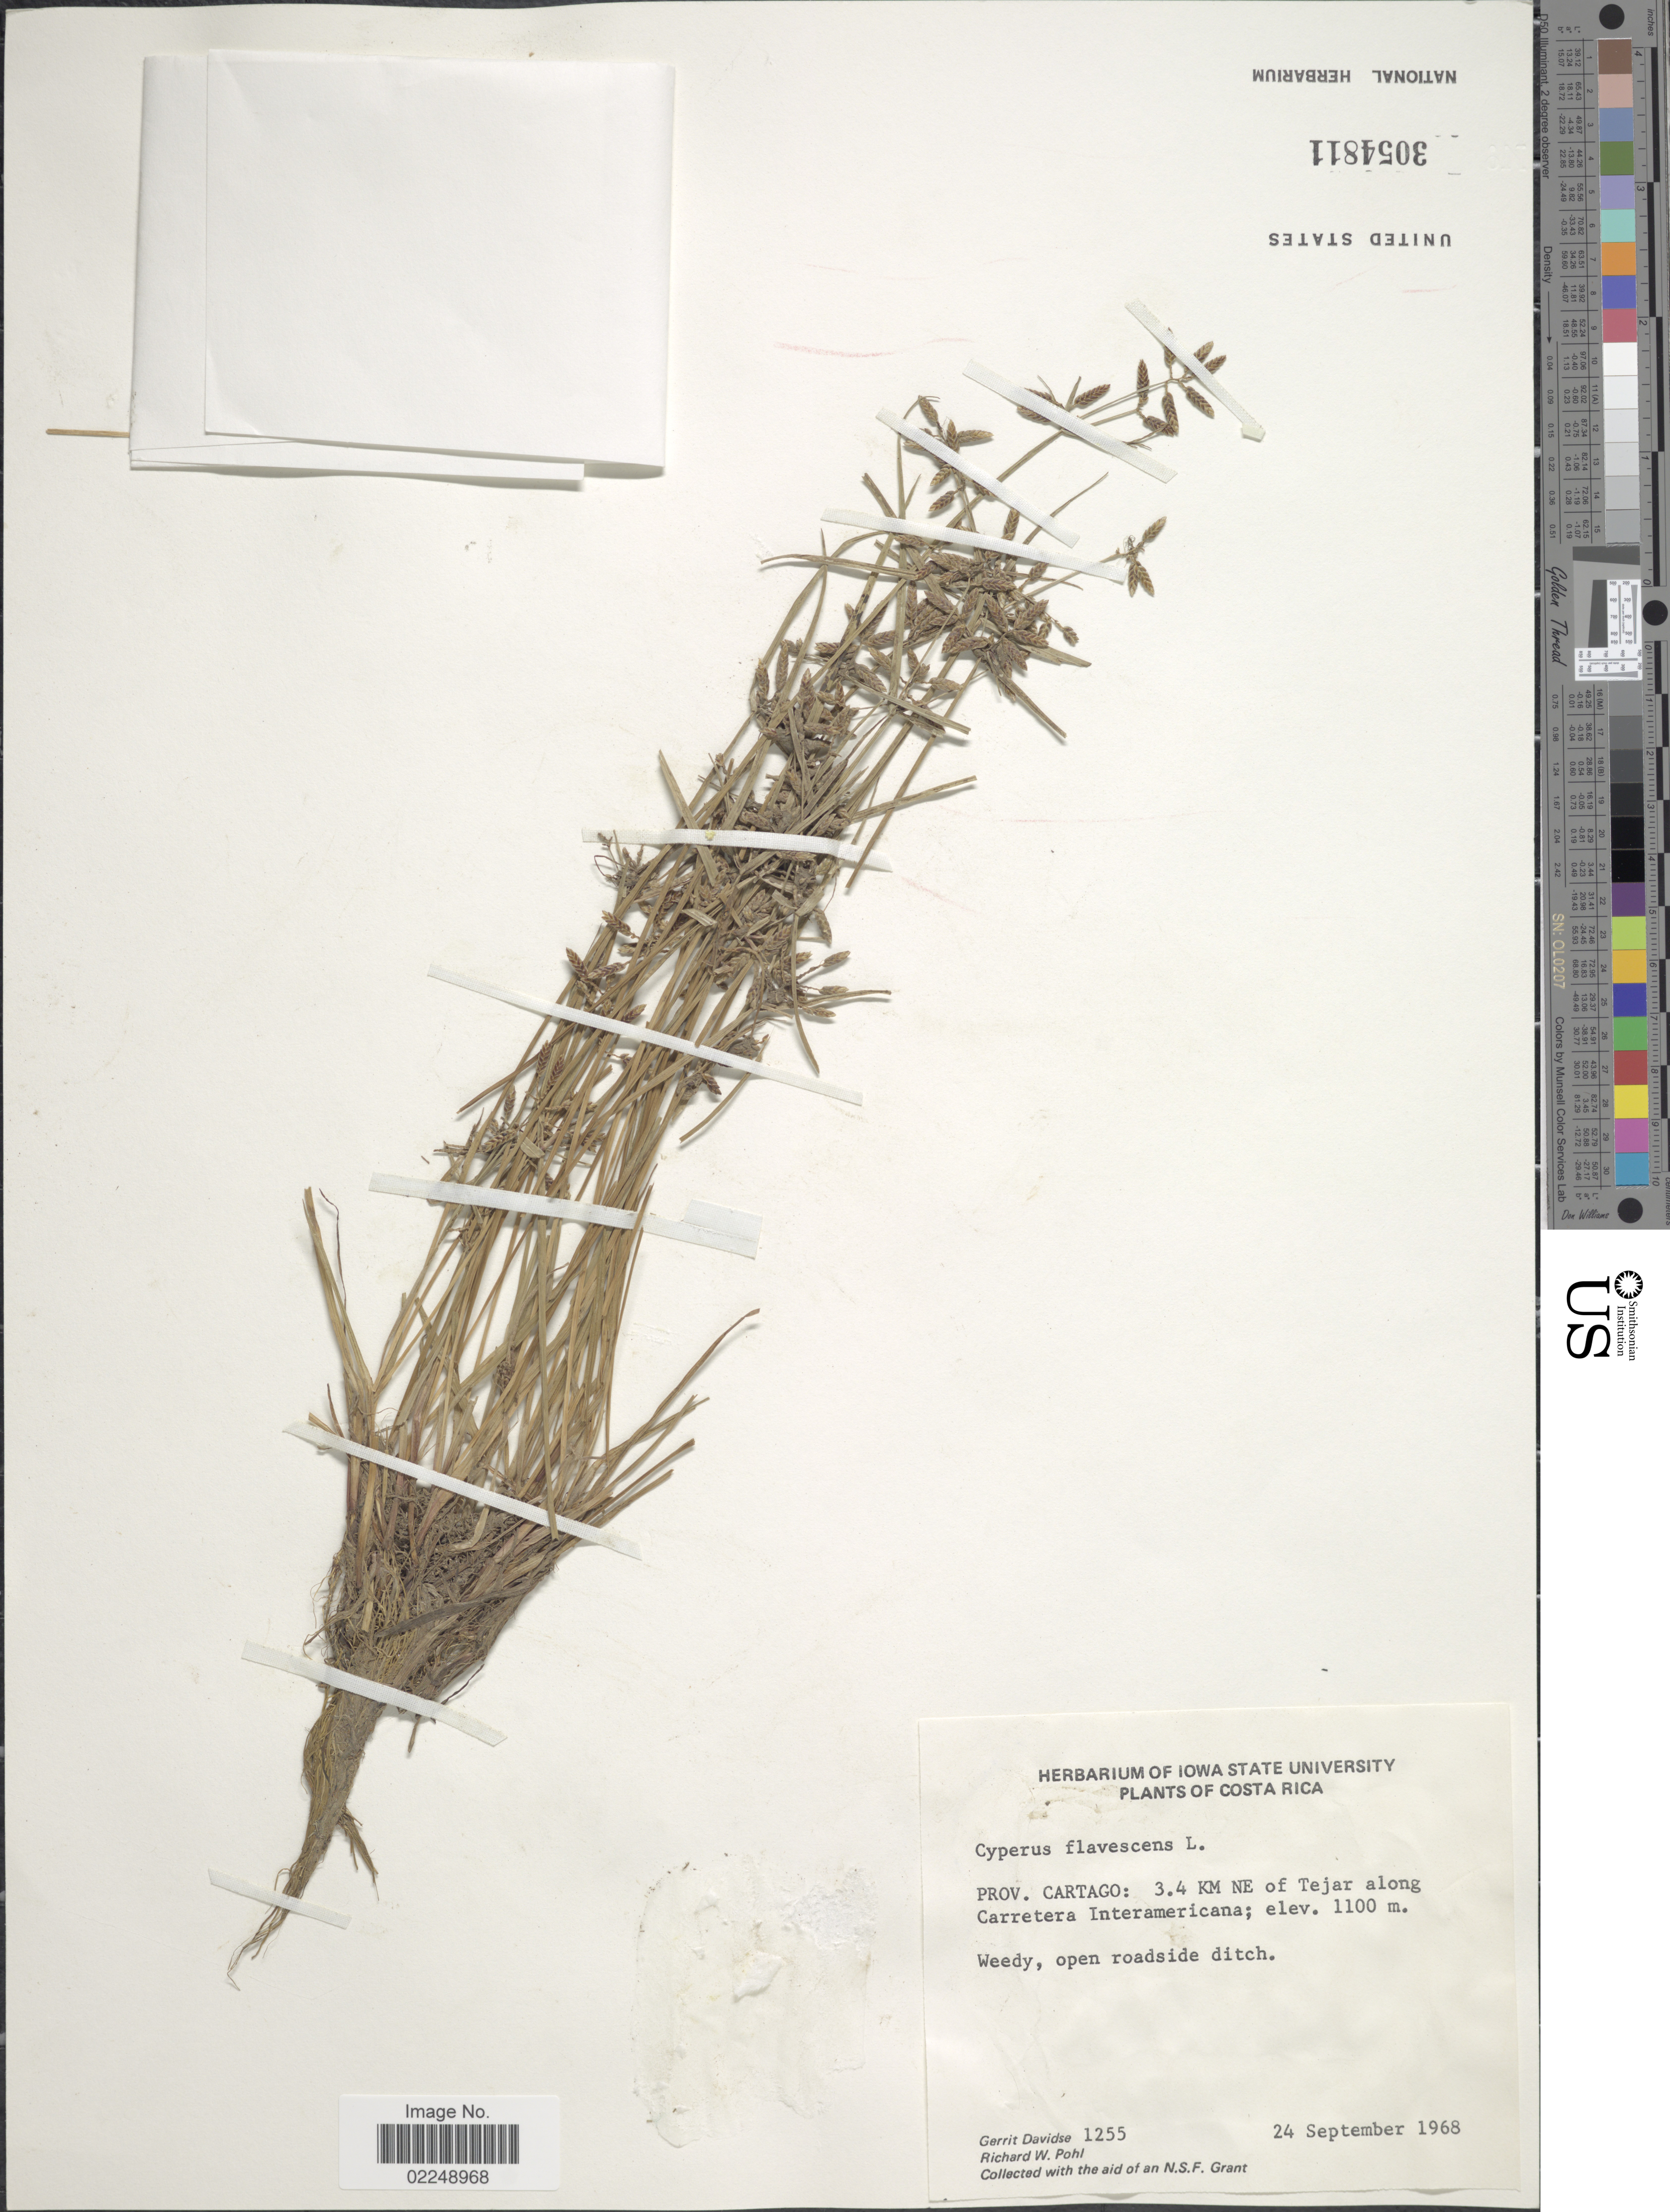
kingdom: Plantae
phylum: Tracheophyta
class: Liliopsida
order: Poales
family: Cyperaceae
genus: Cyperus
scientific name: Cyperus flavescens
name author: L.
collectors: G. Davidse & R. W. Pohl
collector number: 1255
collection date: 1968-09-24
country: Costa Rica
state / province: Cartago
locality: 3.4 KM NE of Tejar along Carretera Interamericana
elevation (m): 1100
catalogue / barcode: US 3054811